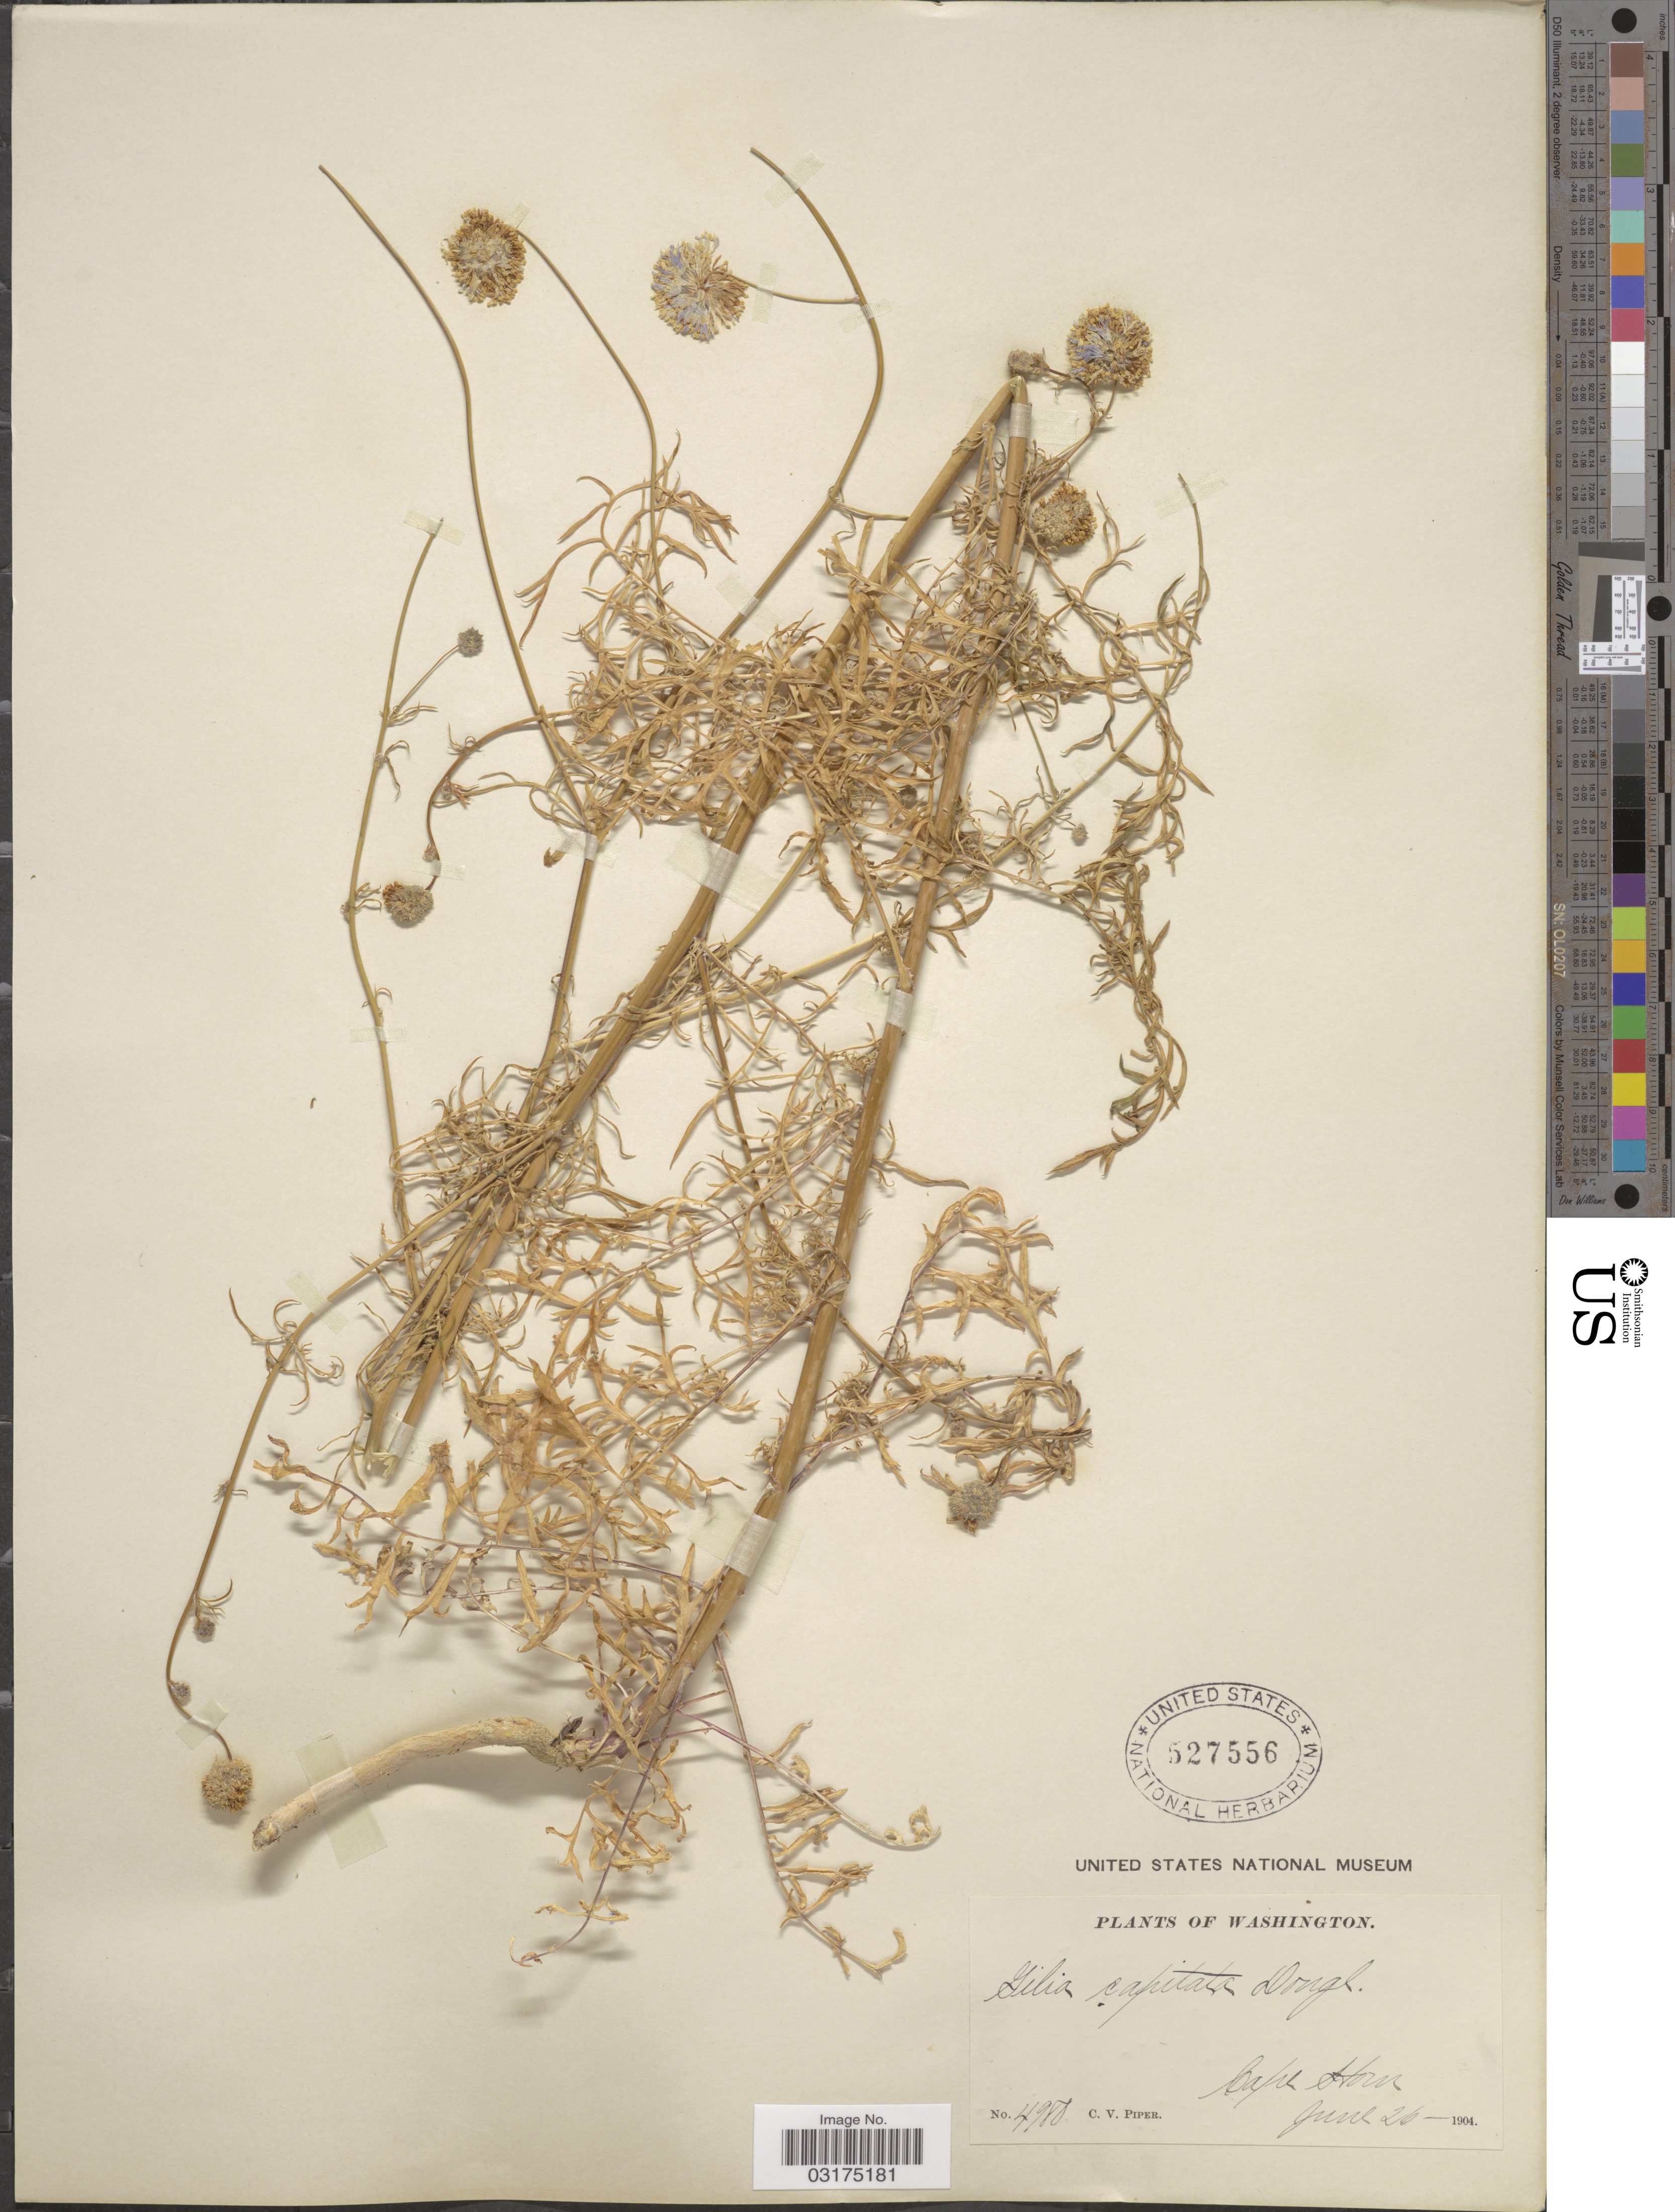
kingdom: Plantae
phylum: Tracheophyta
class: Magnoliopsida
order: Ericales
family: Polemoniaceae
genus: Gilia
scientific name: Gilia capitata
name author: Sims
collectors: C. V. Piper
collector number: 4980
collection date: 1904-06-26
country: United States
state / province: Washington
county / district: Skamania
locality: Cape Horn.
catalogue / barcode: US 527556